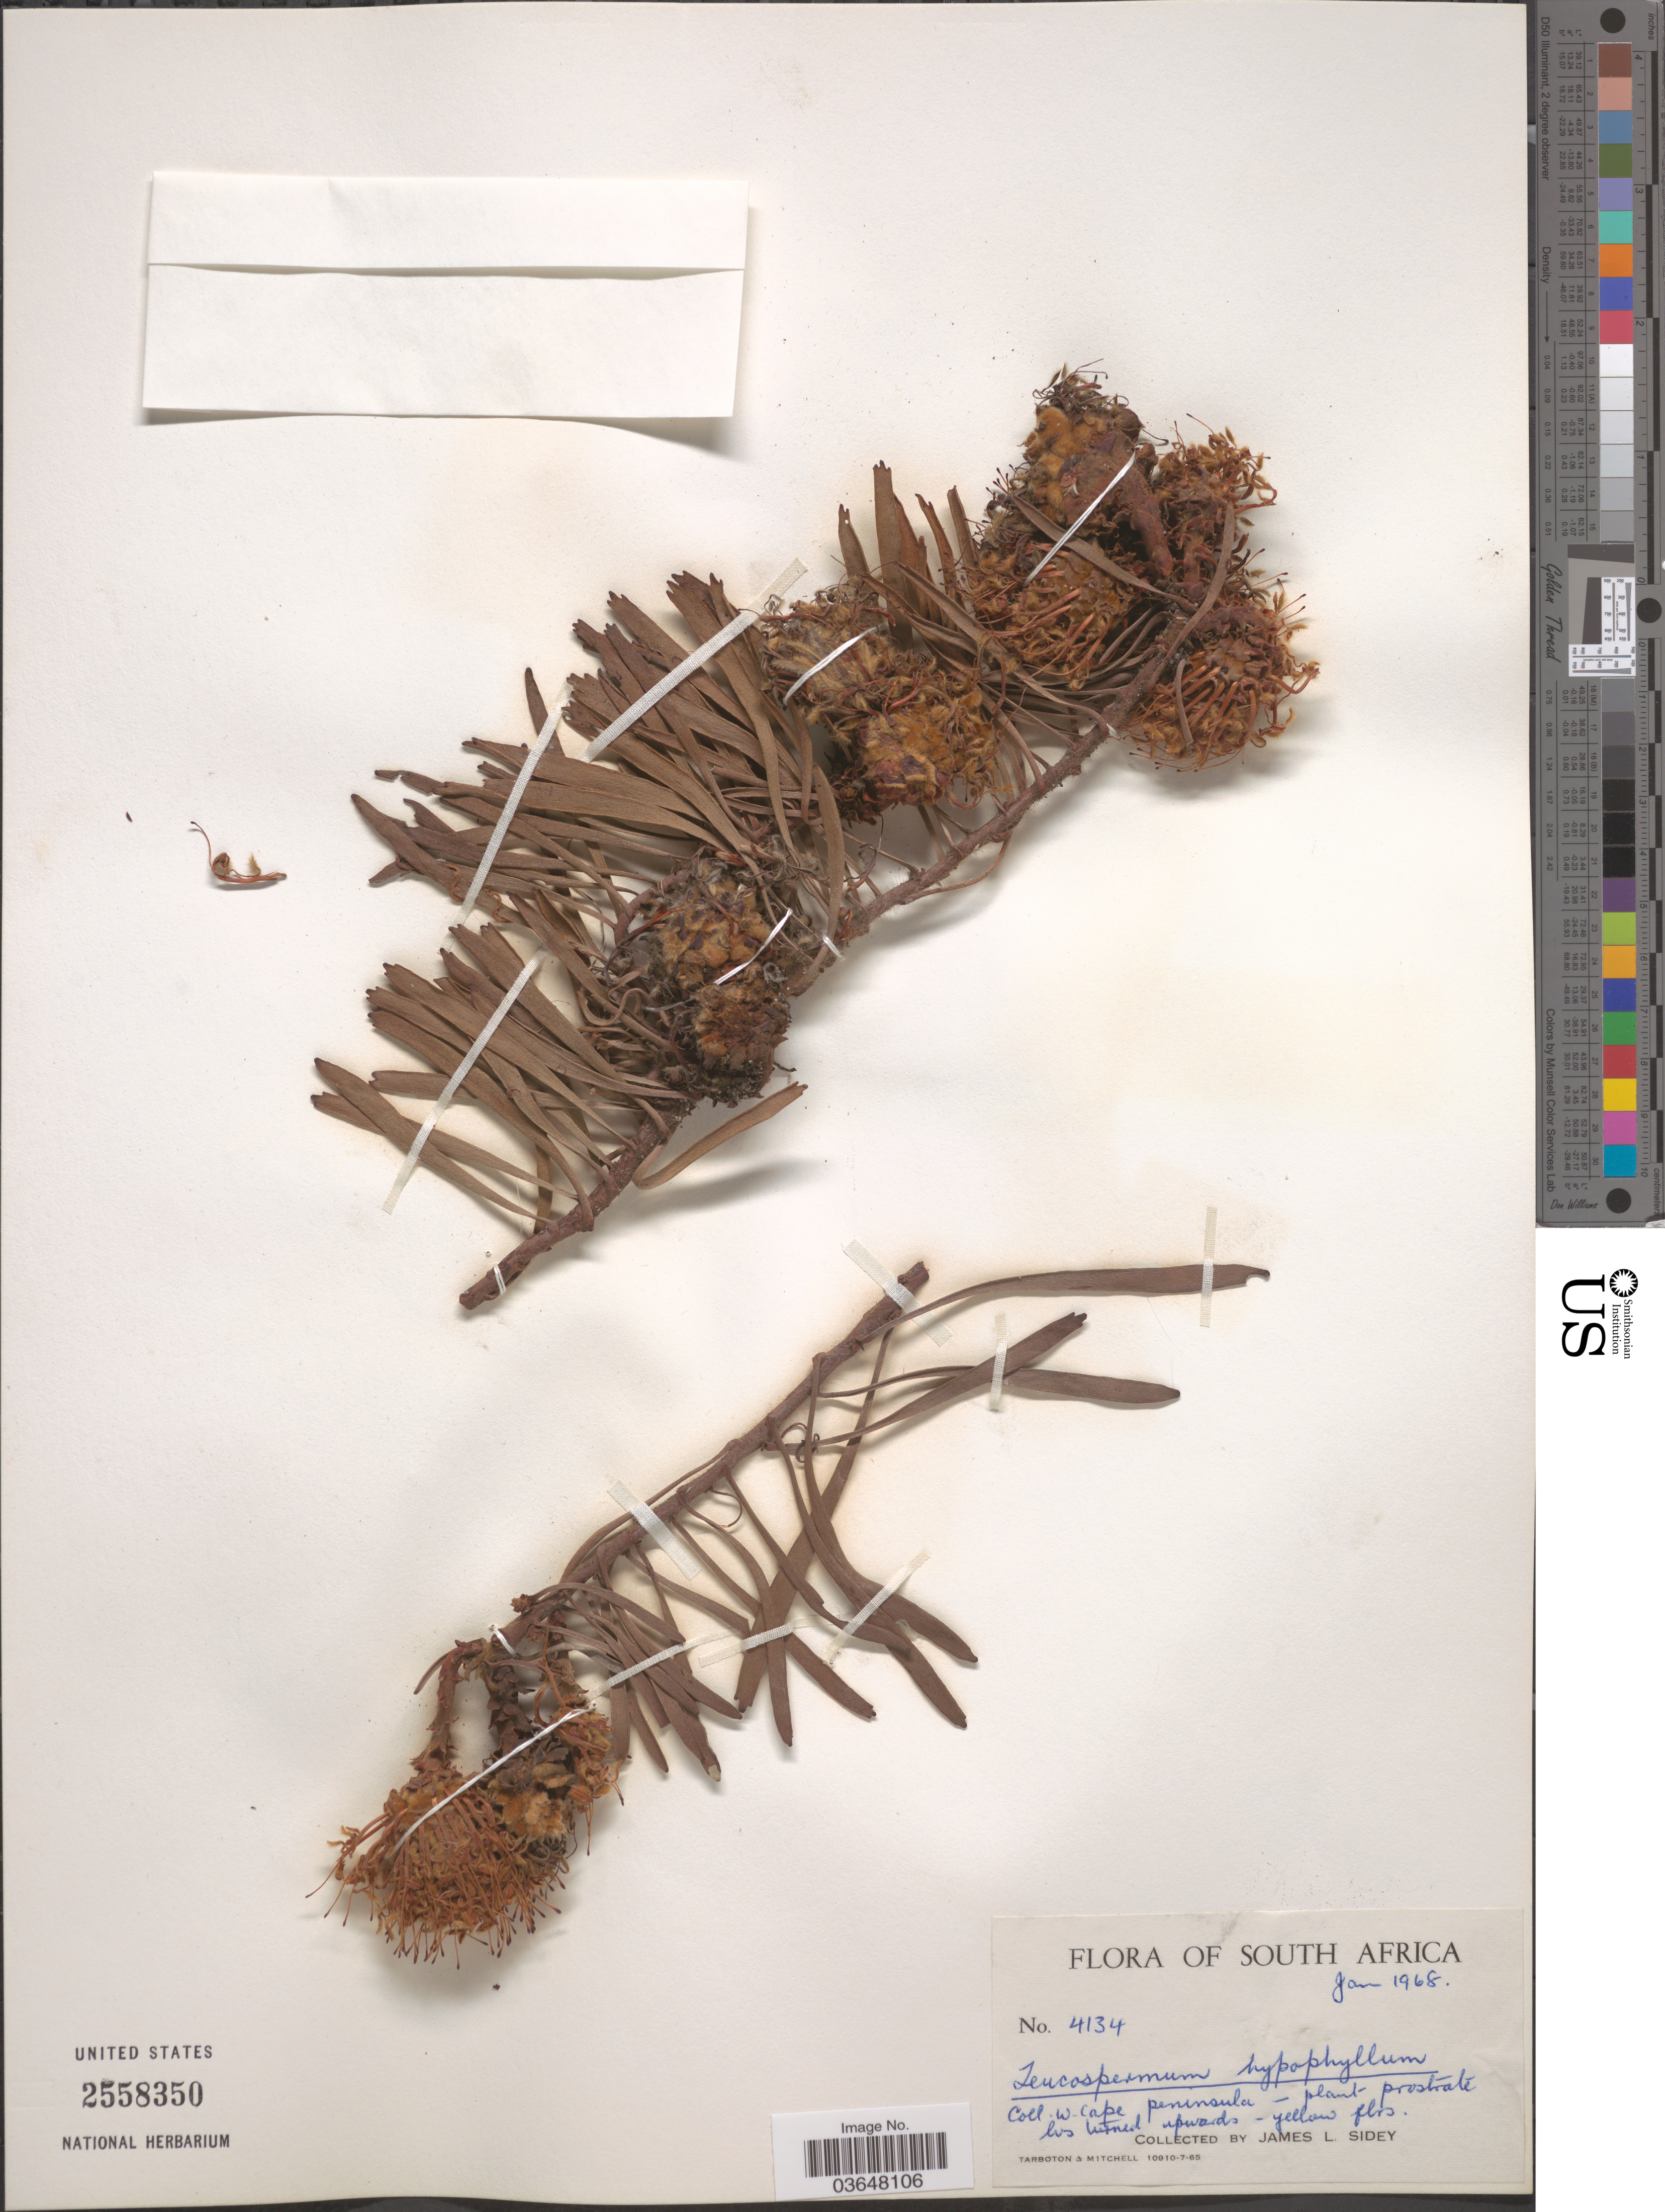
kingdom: Plantae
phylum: Tracheophyta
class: Magnoliopsida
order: Proteales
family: Proteaceae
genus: Leucospermum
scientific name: Leucospermum hypophyllocarpodendron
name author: (L.) Druce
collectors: J. L. Sidey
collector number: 4134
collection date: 1968-01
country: South Africa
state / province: Western Cape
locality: W. Cape peninsula.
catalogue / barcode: US 2558350